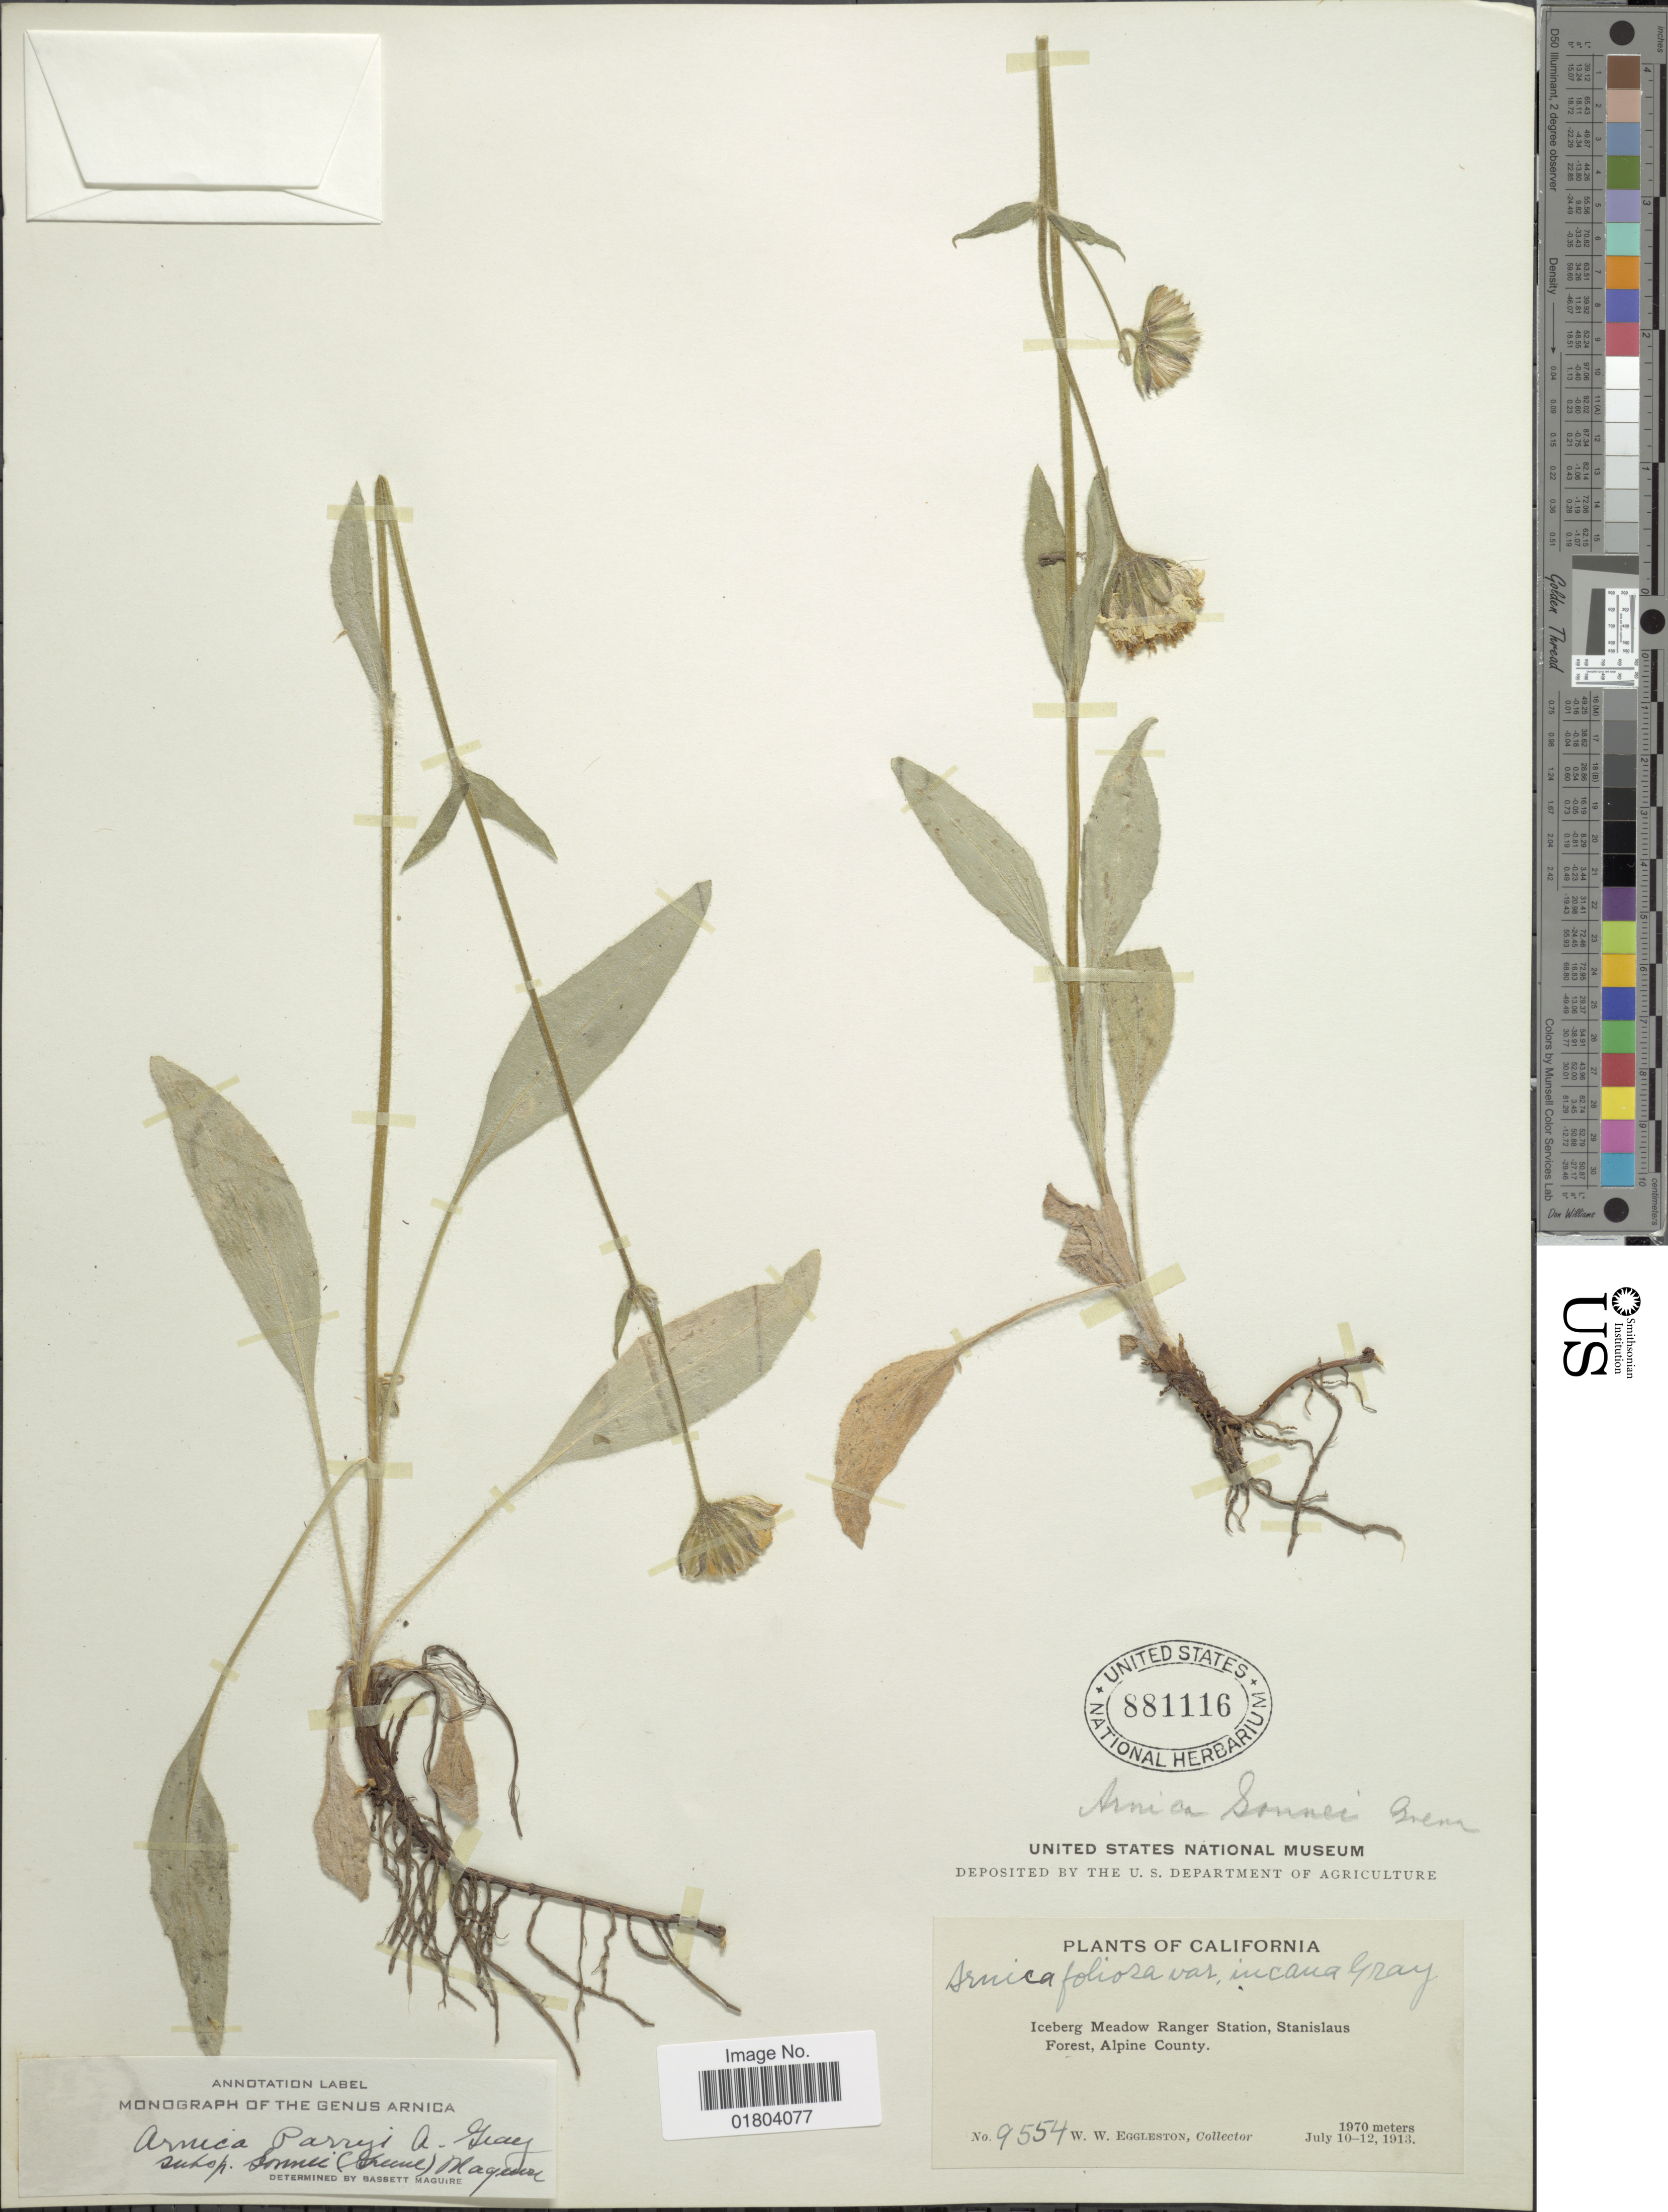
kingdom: Plantae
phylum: Tracheophyta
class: Magnoliopsida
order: Asterales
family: Asteraceae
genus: Arnica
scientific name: Arnica parryi subsp. sonnei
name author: (Greene) Maguire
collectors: W. W. Eggleston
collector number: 9554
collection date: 1913-07-10/1913-07-12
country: United States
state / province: California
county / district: Alpine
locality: Iceberg Meadow Ranger Station, Stanislaus Forest, Alpine County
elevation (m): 1970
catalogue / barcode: US 881116